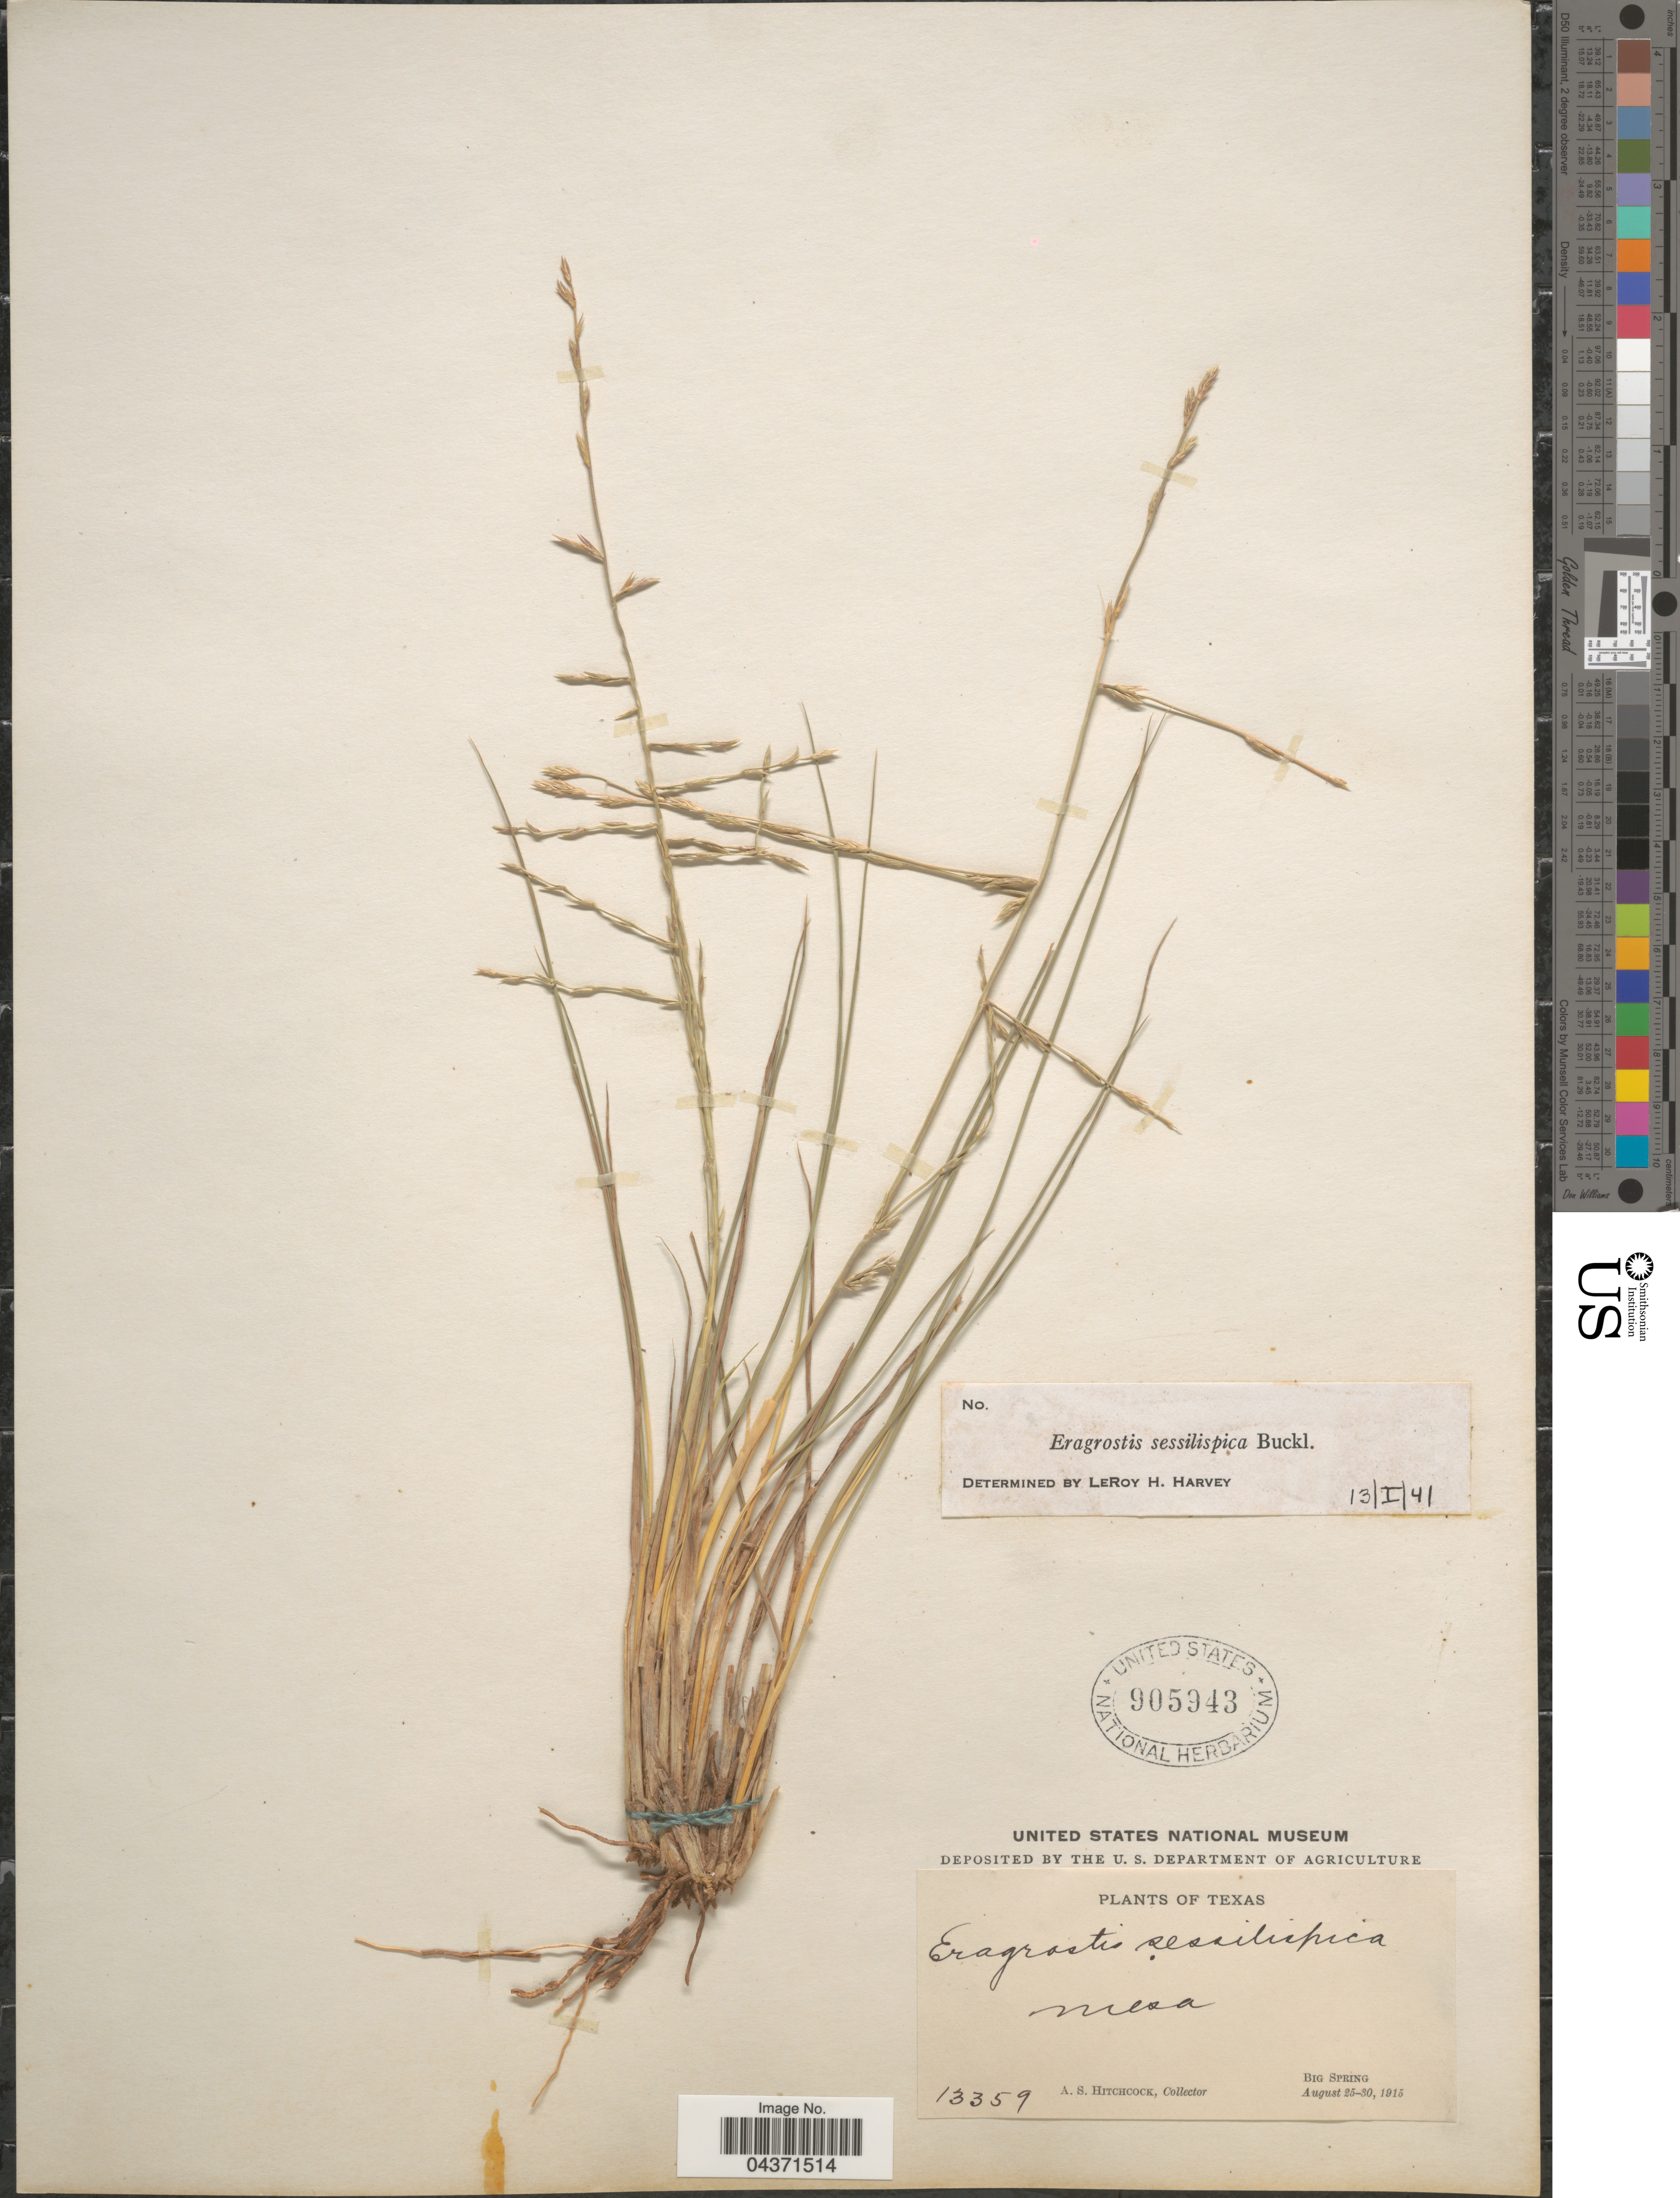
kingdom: Plantae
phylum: Tracheophyta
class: Liliopsida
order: Poales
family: Poaceae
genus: Eragrostis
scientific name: Eragrostis sessilispica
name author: Buckley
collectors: A. S. Hitchcock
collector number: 13359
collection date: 1915-08-25/1915-08-30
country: United States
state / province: Texas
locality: Mesa. Big Spring.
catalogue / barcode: US 905943